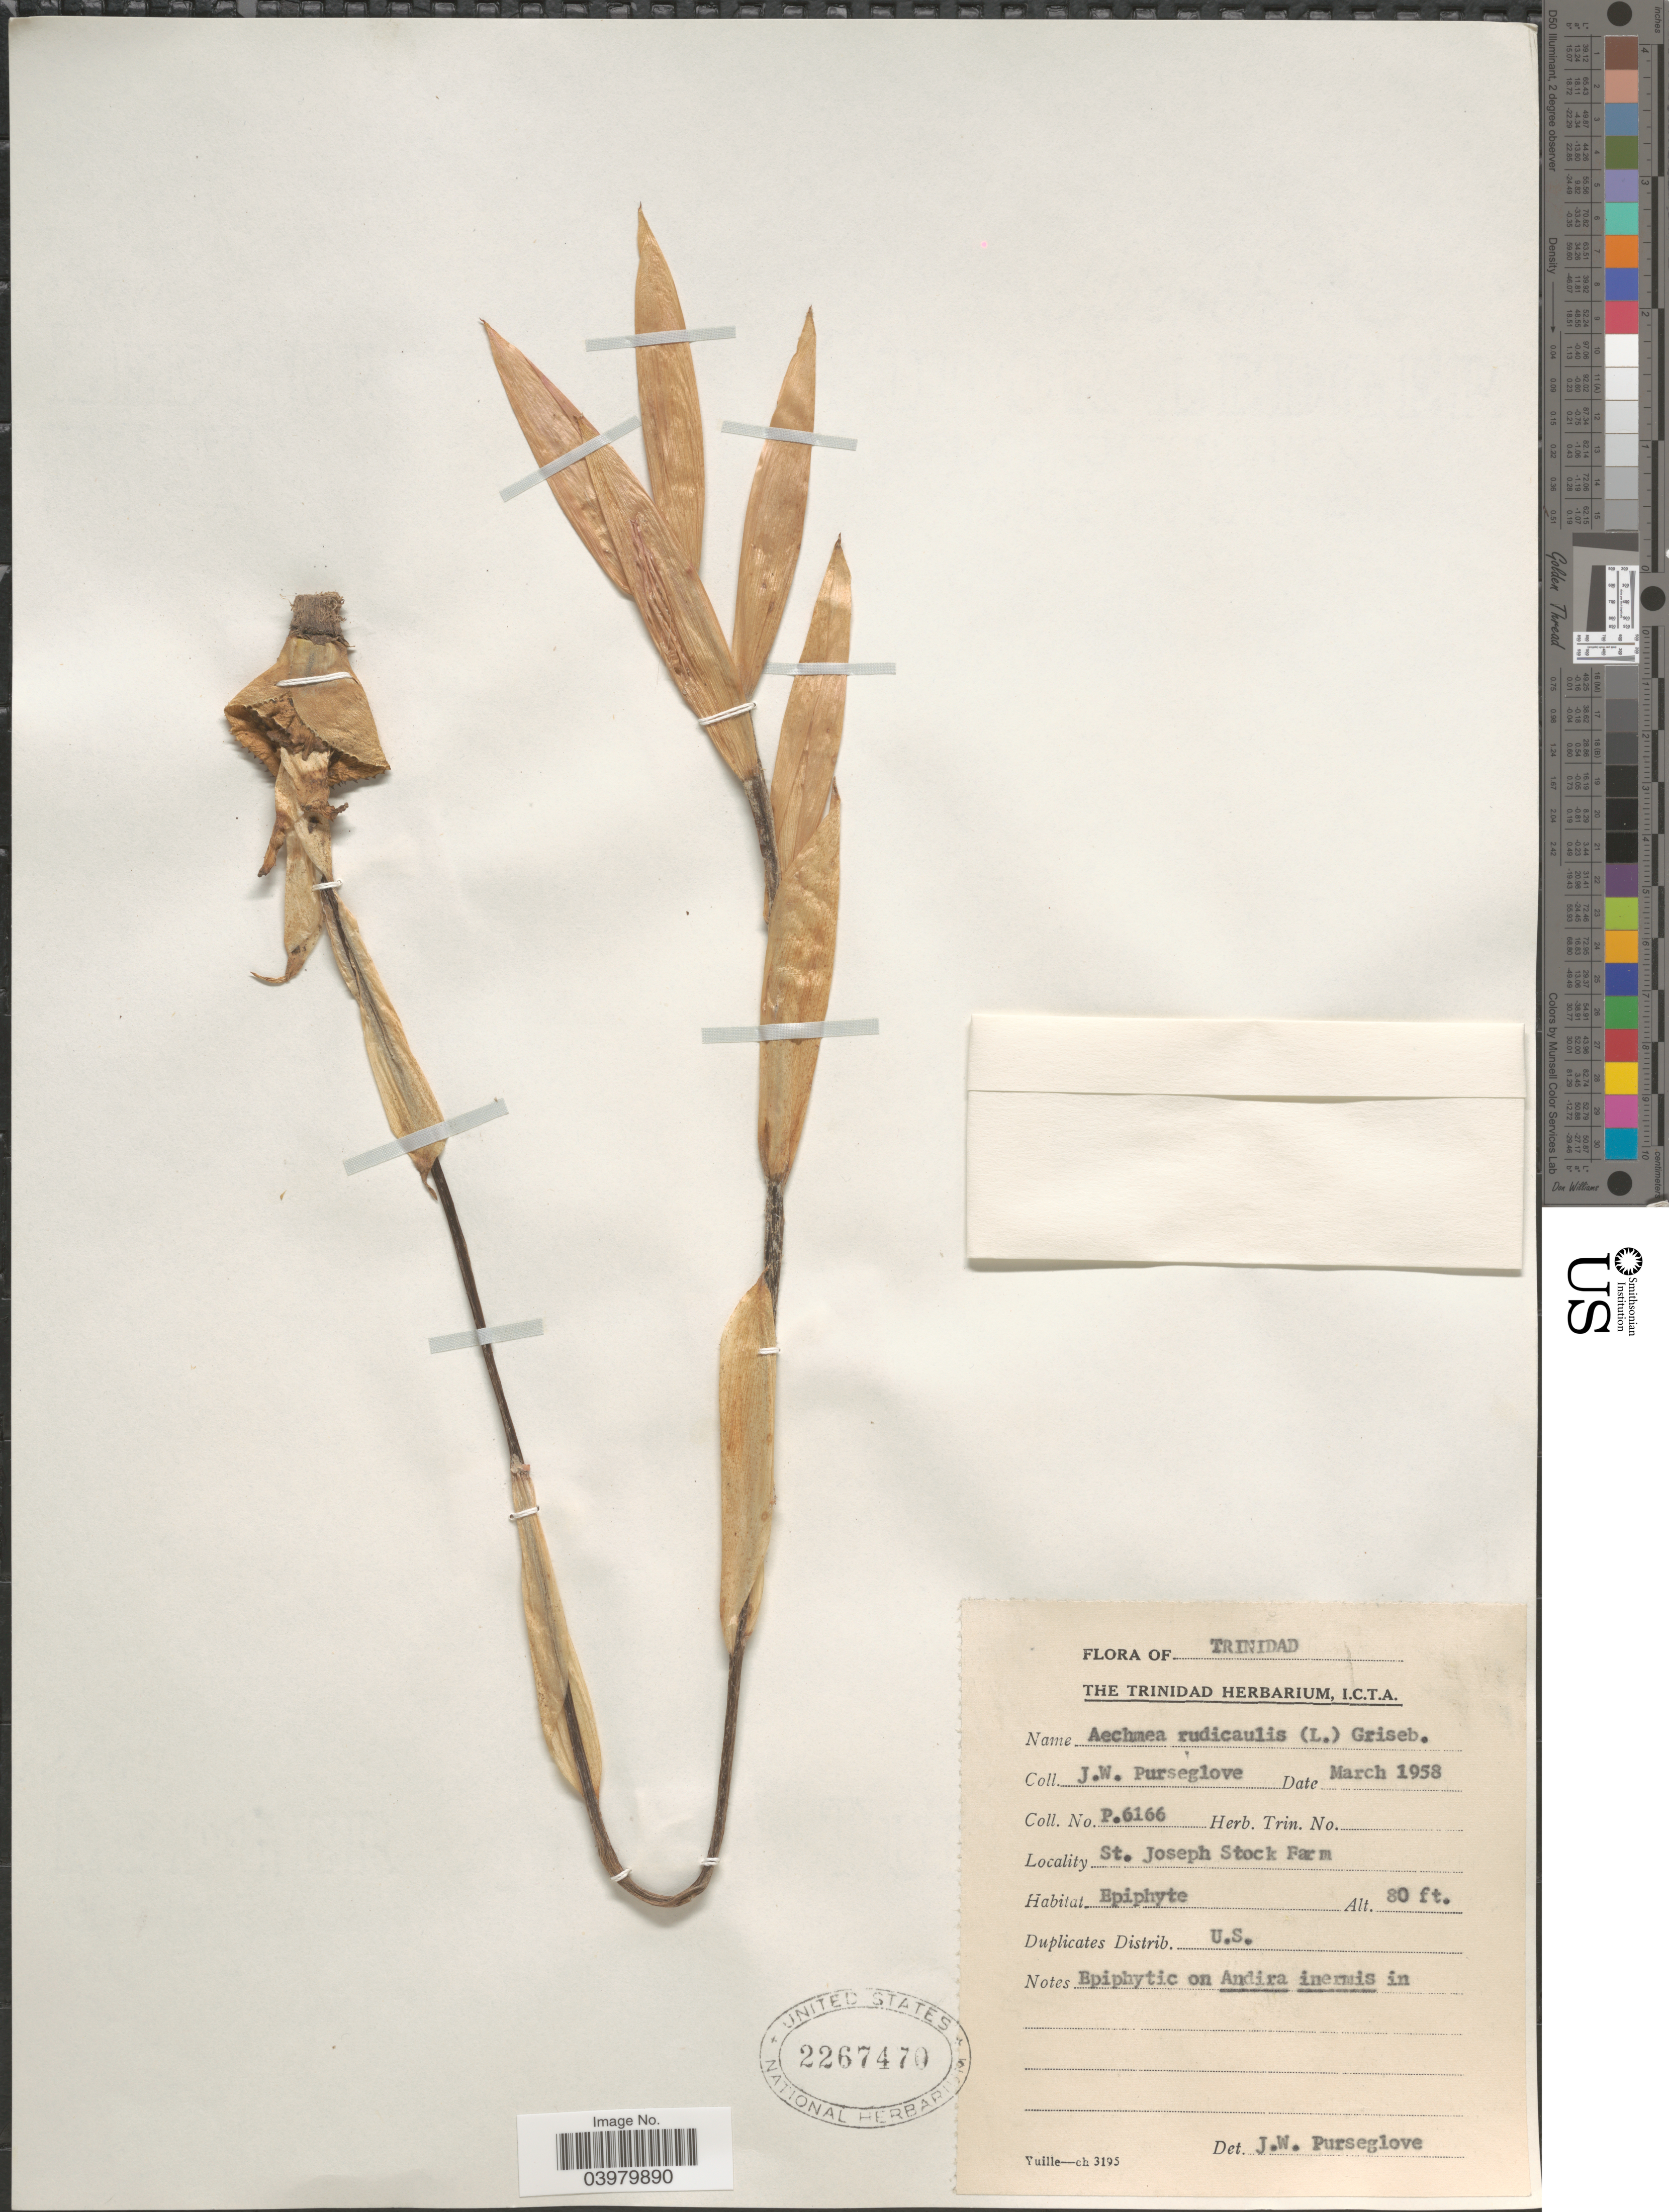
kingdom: Plantae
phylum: Tracheophyta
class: Liliopsida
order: Poales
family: Bromeliaceae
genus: Aechmea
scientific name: Aechmea nudicaulis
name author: (L.) Griseb.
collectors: J. Purseglove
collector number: P6166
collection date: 1958-03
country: Trinidad and Tobago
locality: Trinidad. St. Joseph Stock Farm.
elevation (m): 24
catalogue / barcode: US 2267470